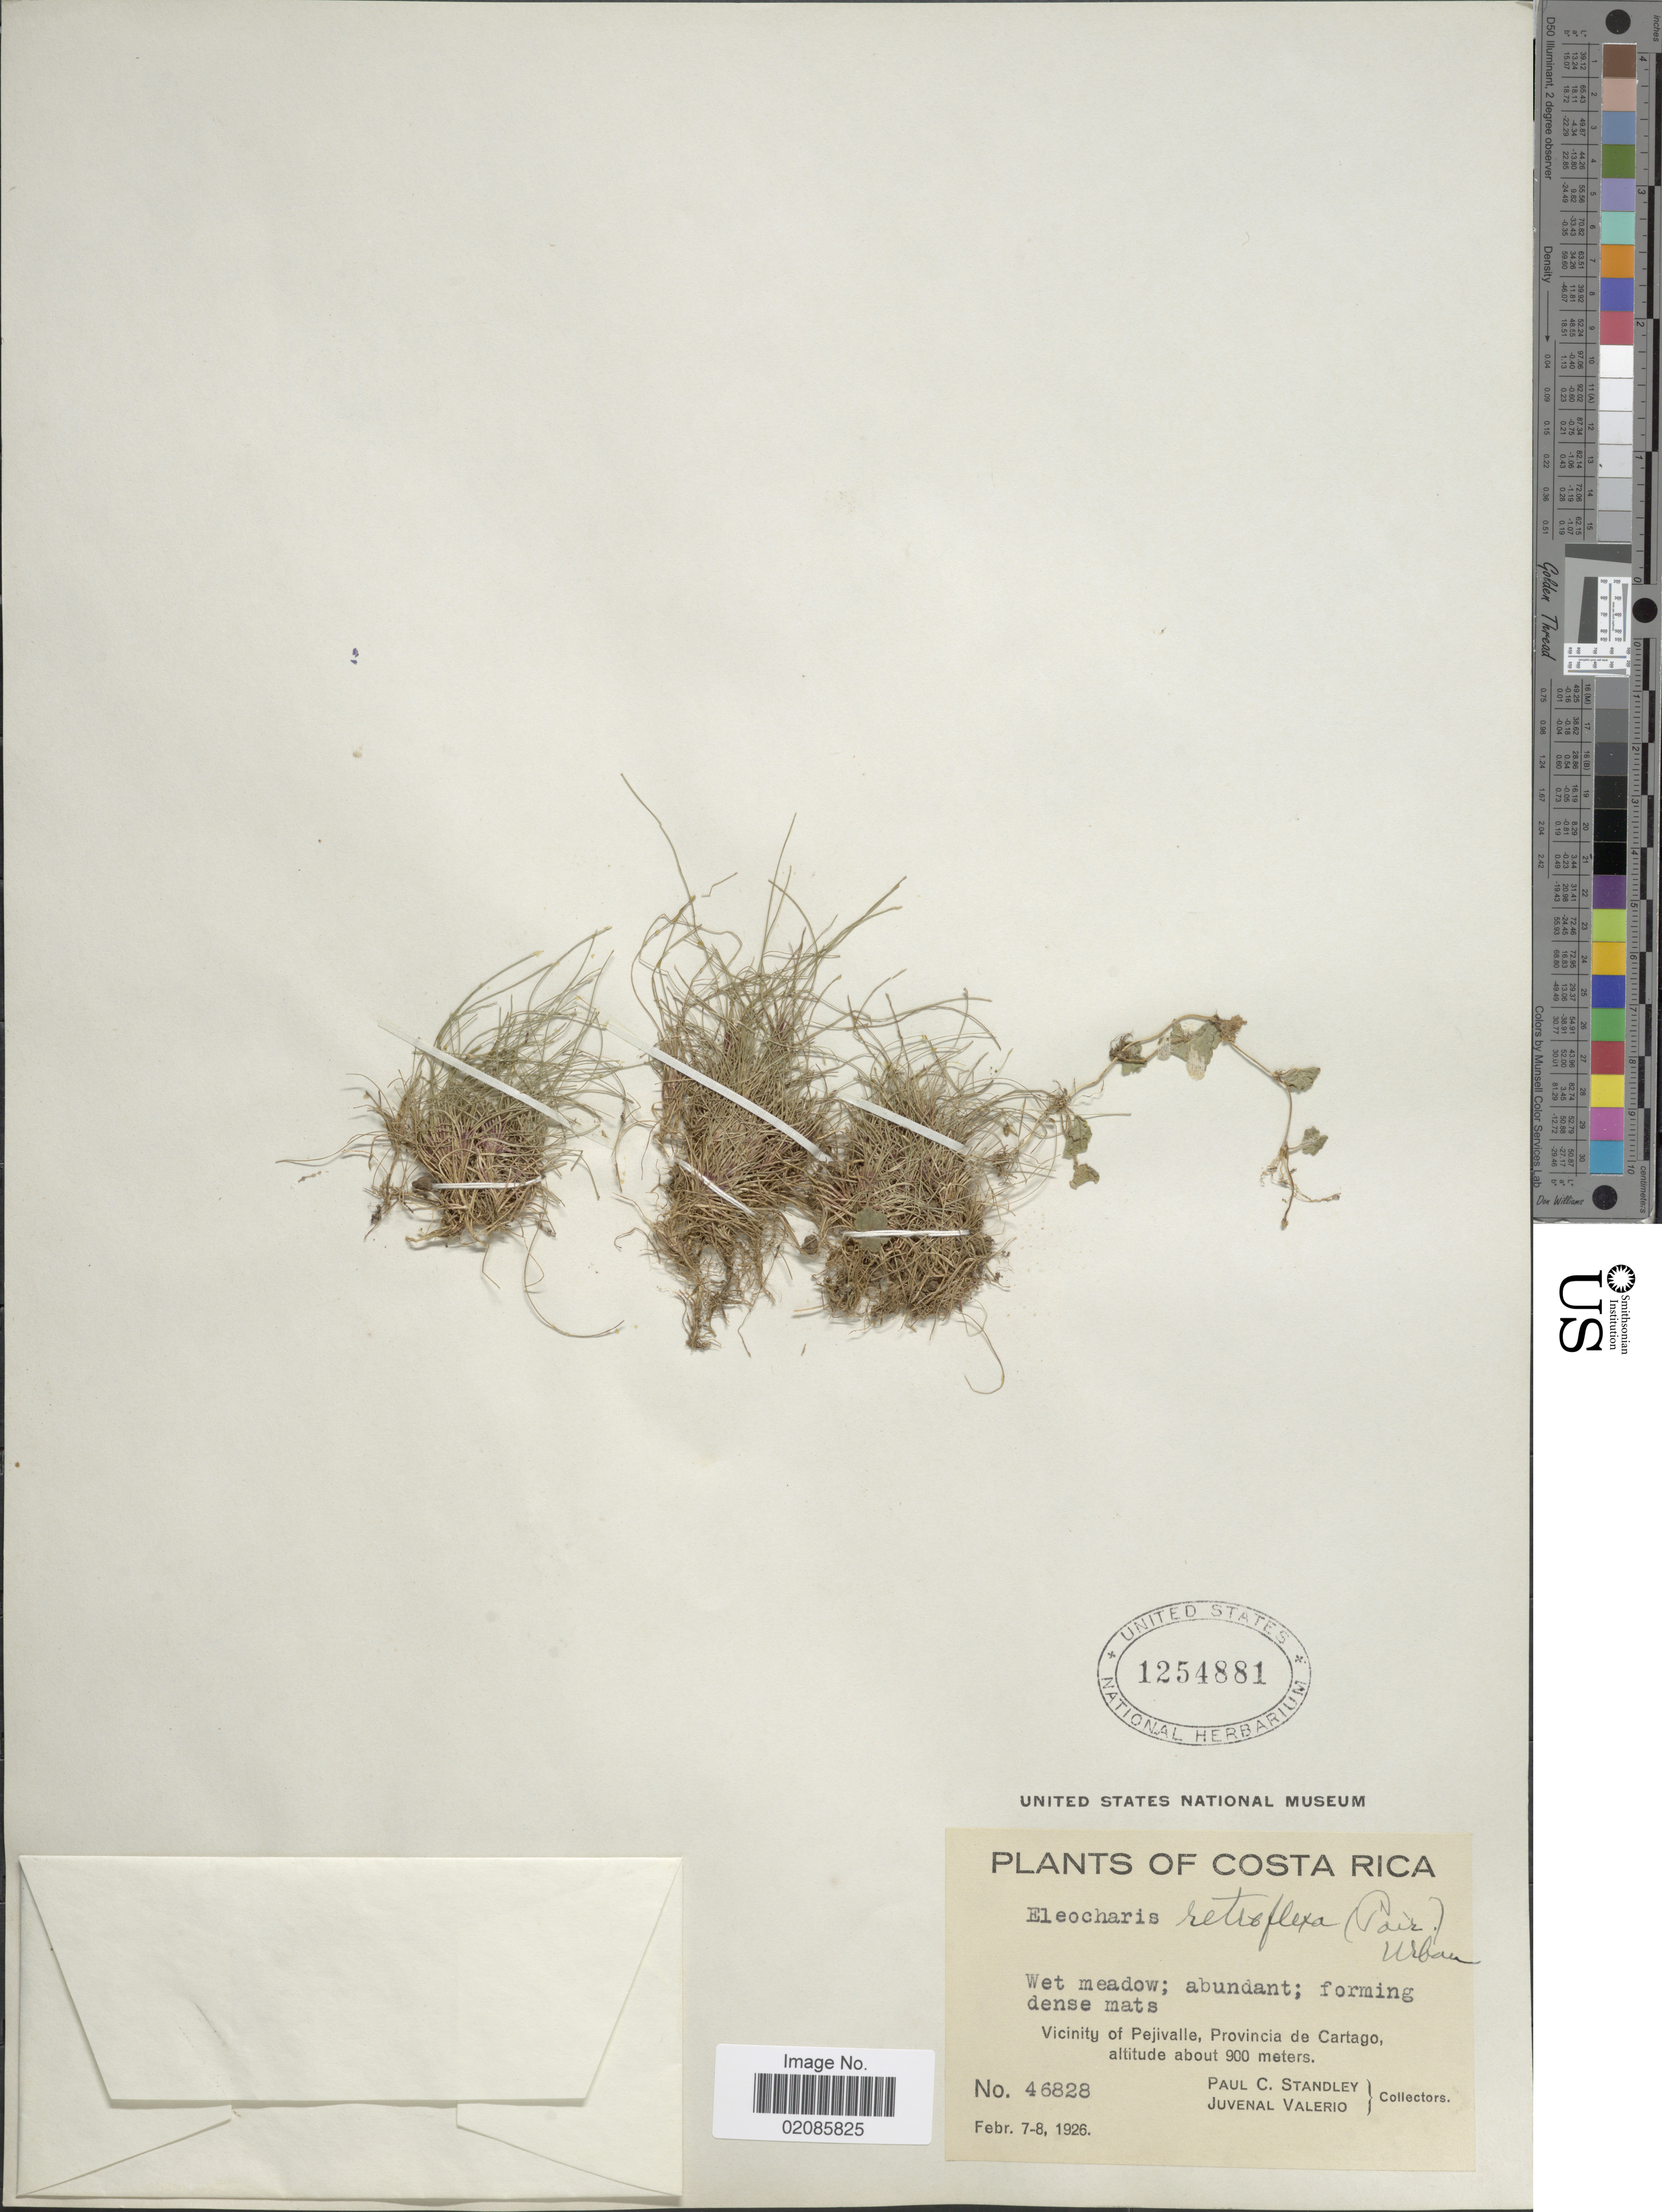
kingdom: Plantae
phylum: Tracheophyta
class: Liliopsida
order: Poales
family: Cyperaceae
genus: Eleocharis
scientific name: Eleocharis retroflexa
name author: (Poir.) Urb.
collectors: P. C. Standley & J. Valerio R.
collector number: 46828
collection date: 1926-02-07/1926-02-08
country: Costa Rica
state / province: Cartago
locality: Vicinity of Pejivalle, Provincia de Cartago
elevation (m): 900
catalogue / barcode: US 1254881